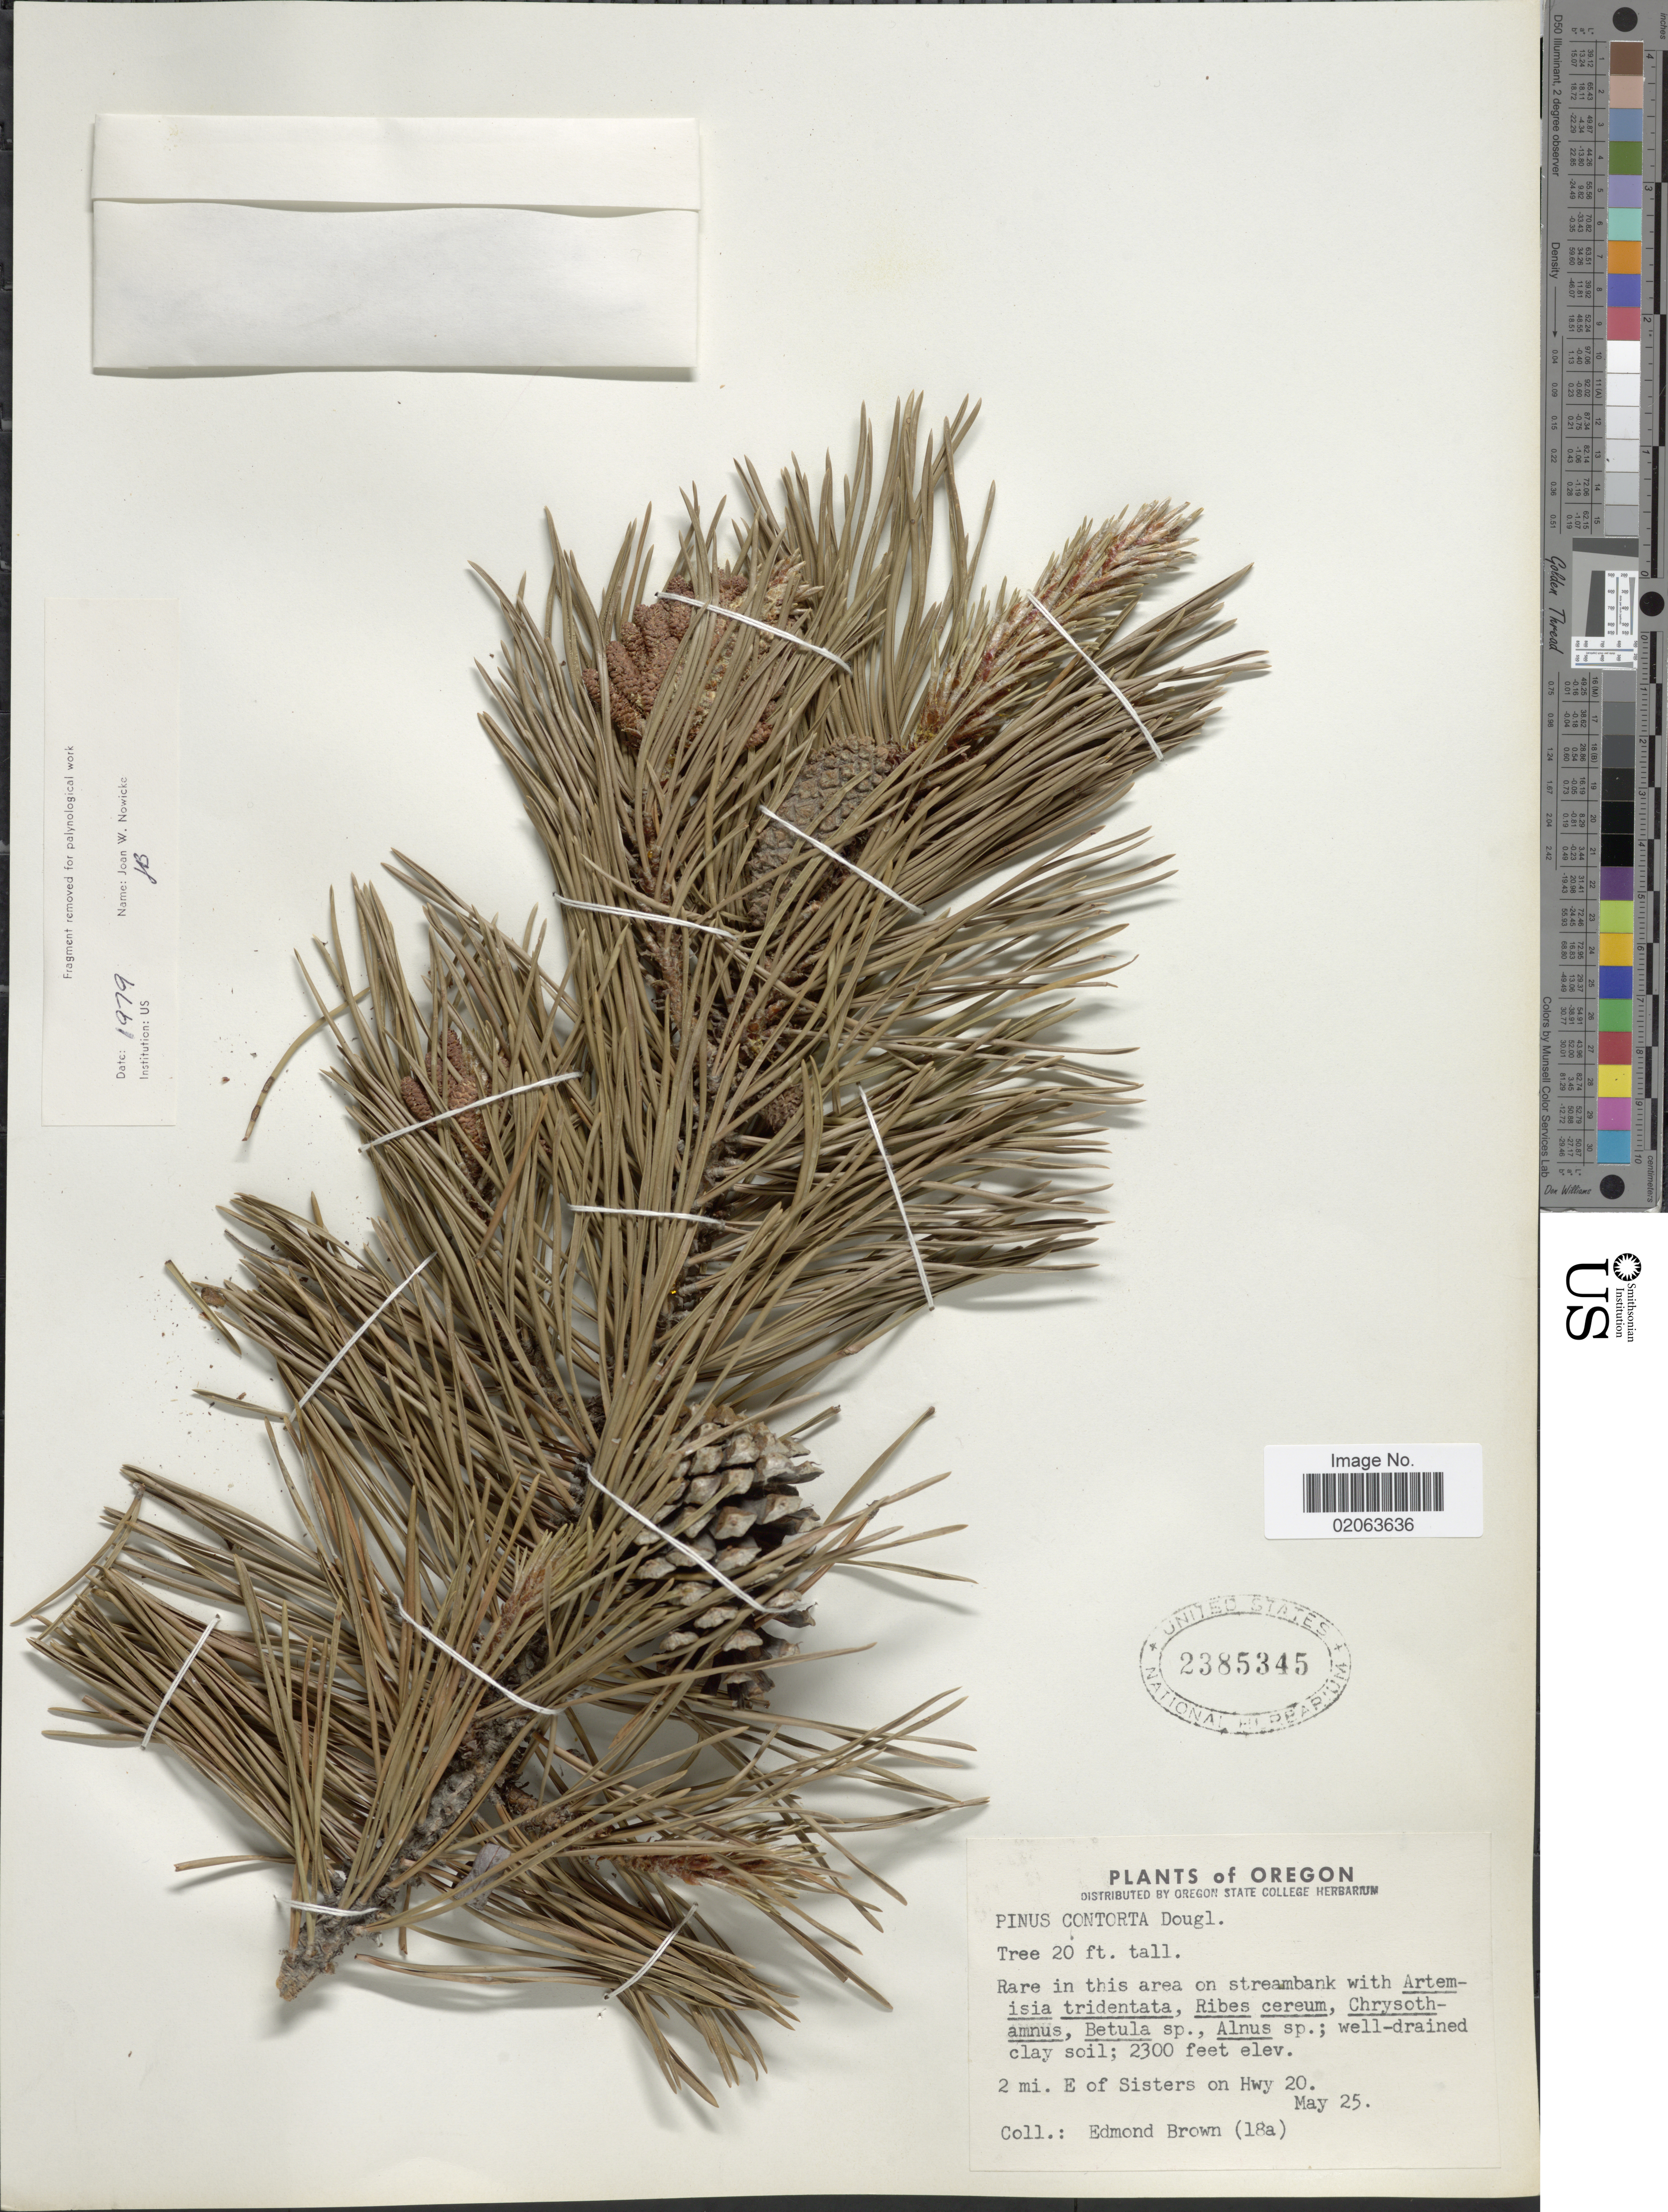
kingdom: Plantae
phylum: Tracheophyta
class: Pinopsida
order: Pinales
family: Pinaceae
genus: Pinus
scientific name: Pinus contorta var. murrayana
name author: (Balf.) S. Watson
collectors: E. Brown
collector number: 18a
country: United States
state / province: Oregon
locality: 2 mi. E of Sisters Hwy 20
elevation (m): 701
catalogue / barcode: US 2385345